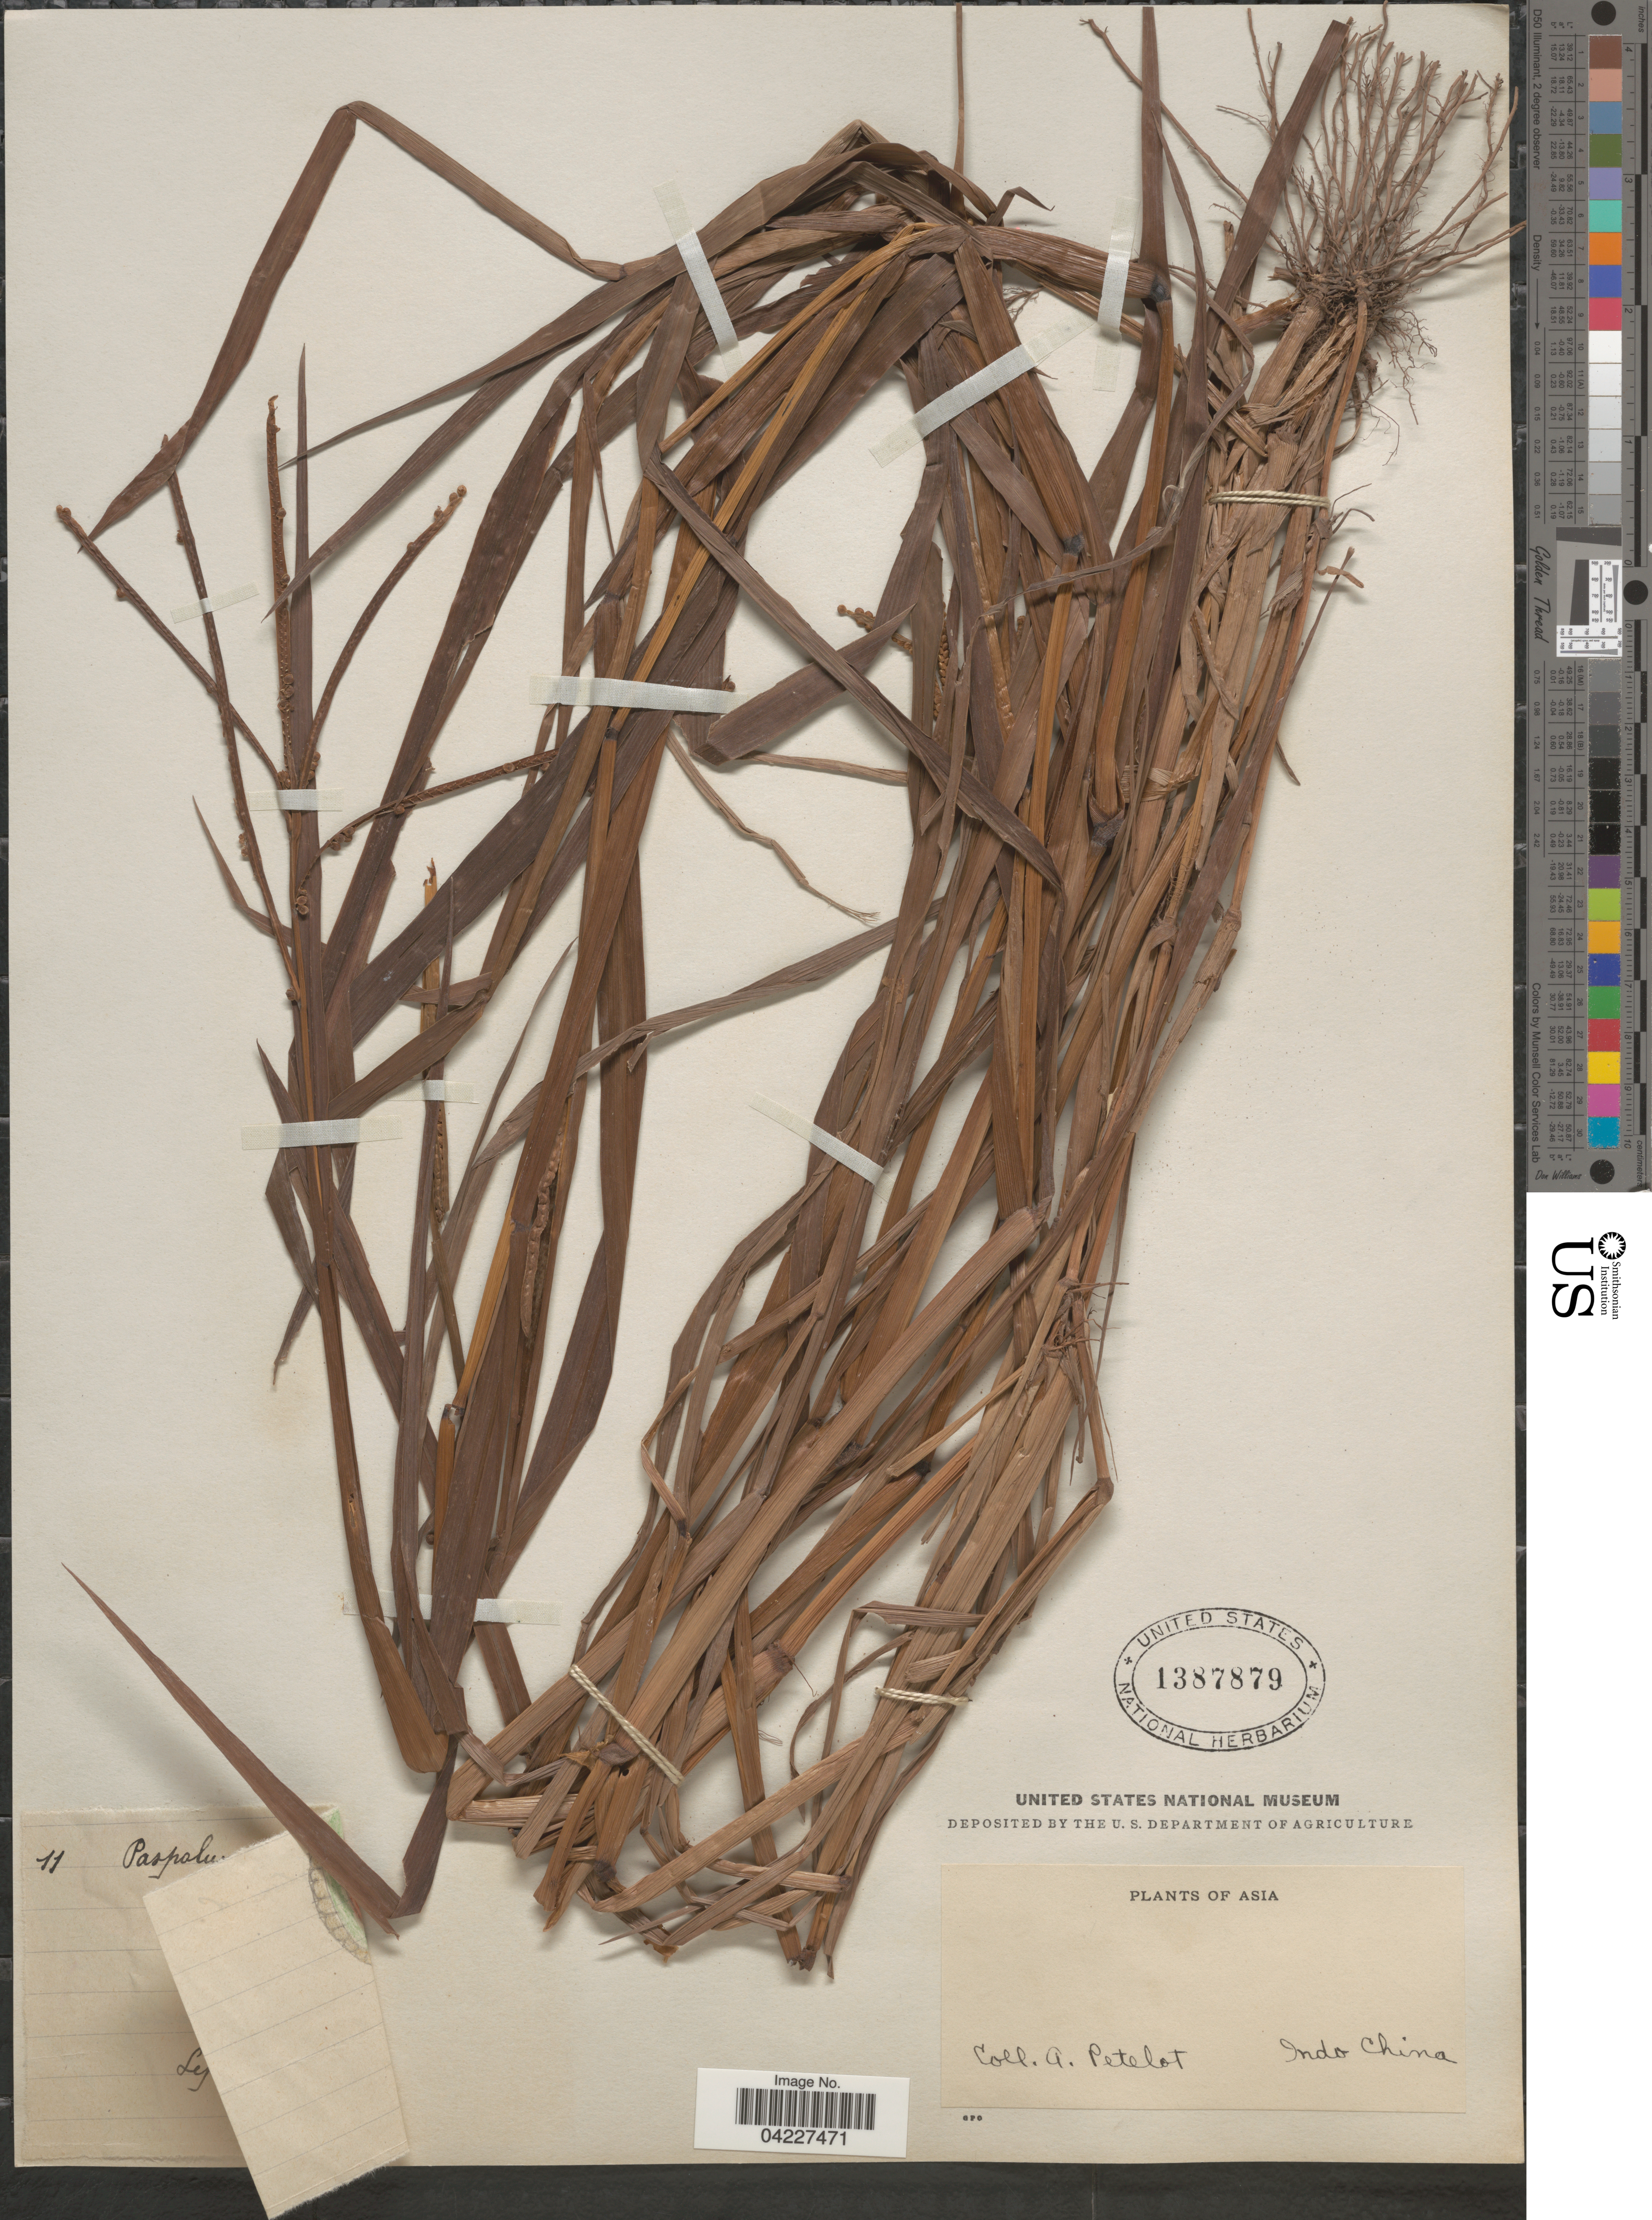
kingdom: Plantae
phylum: Tracheophyta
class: Liliopsida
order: Poales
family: Poaceae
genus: Paspalum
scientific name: Paspalum scrobiculatum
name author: L.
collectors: A. Petelot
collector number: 11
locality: Asia. Indo China.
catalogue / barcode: US 1387879